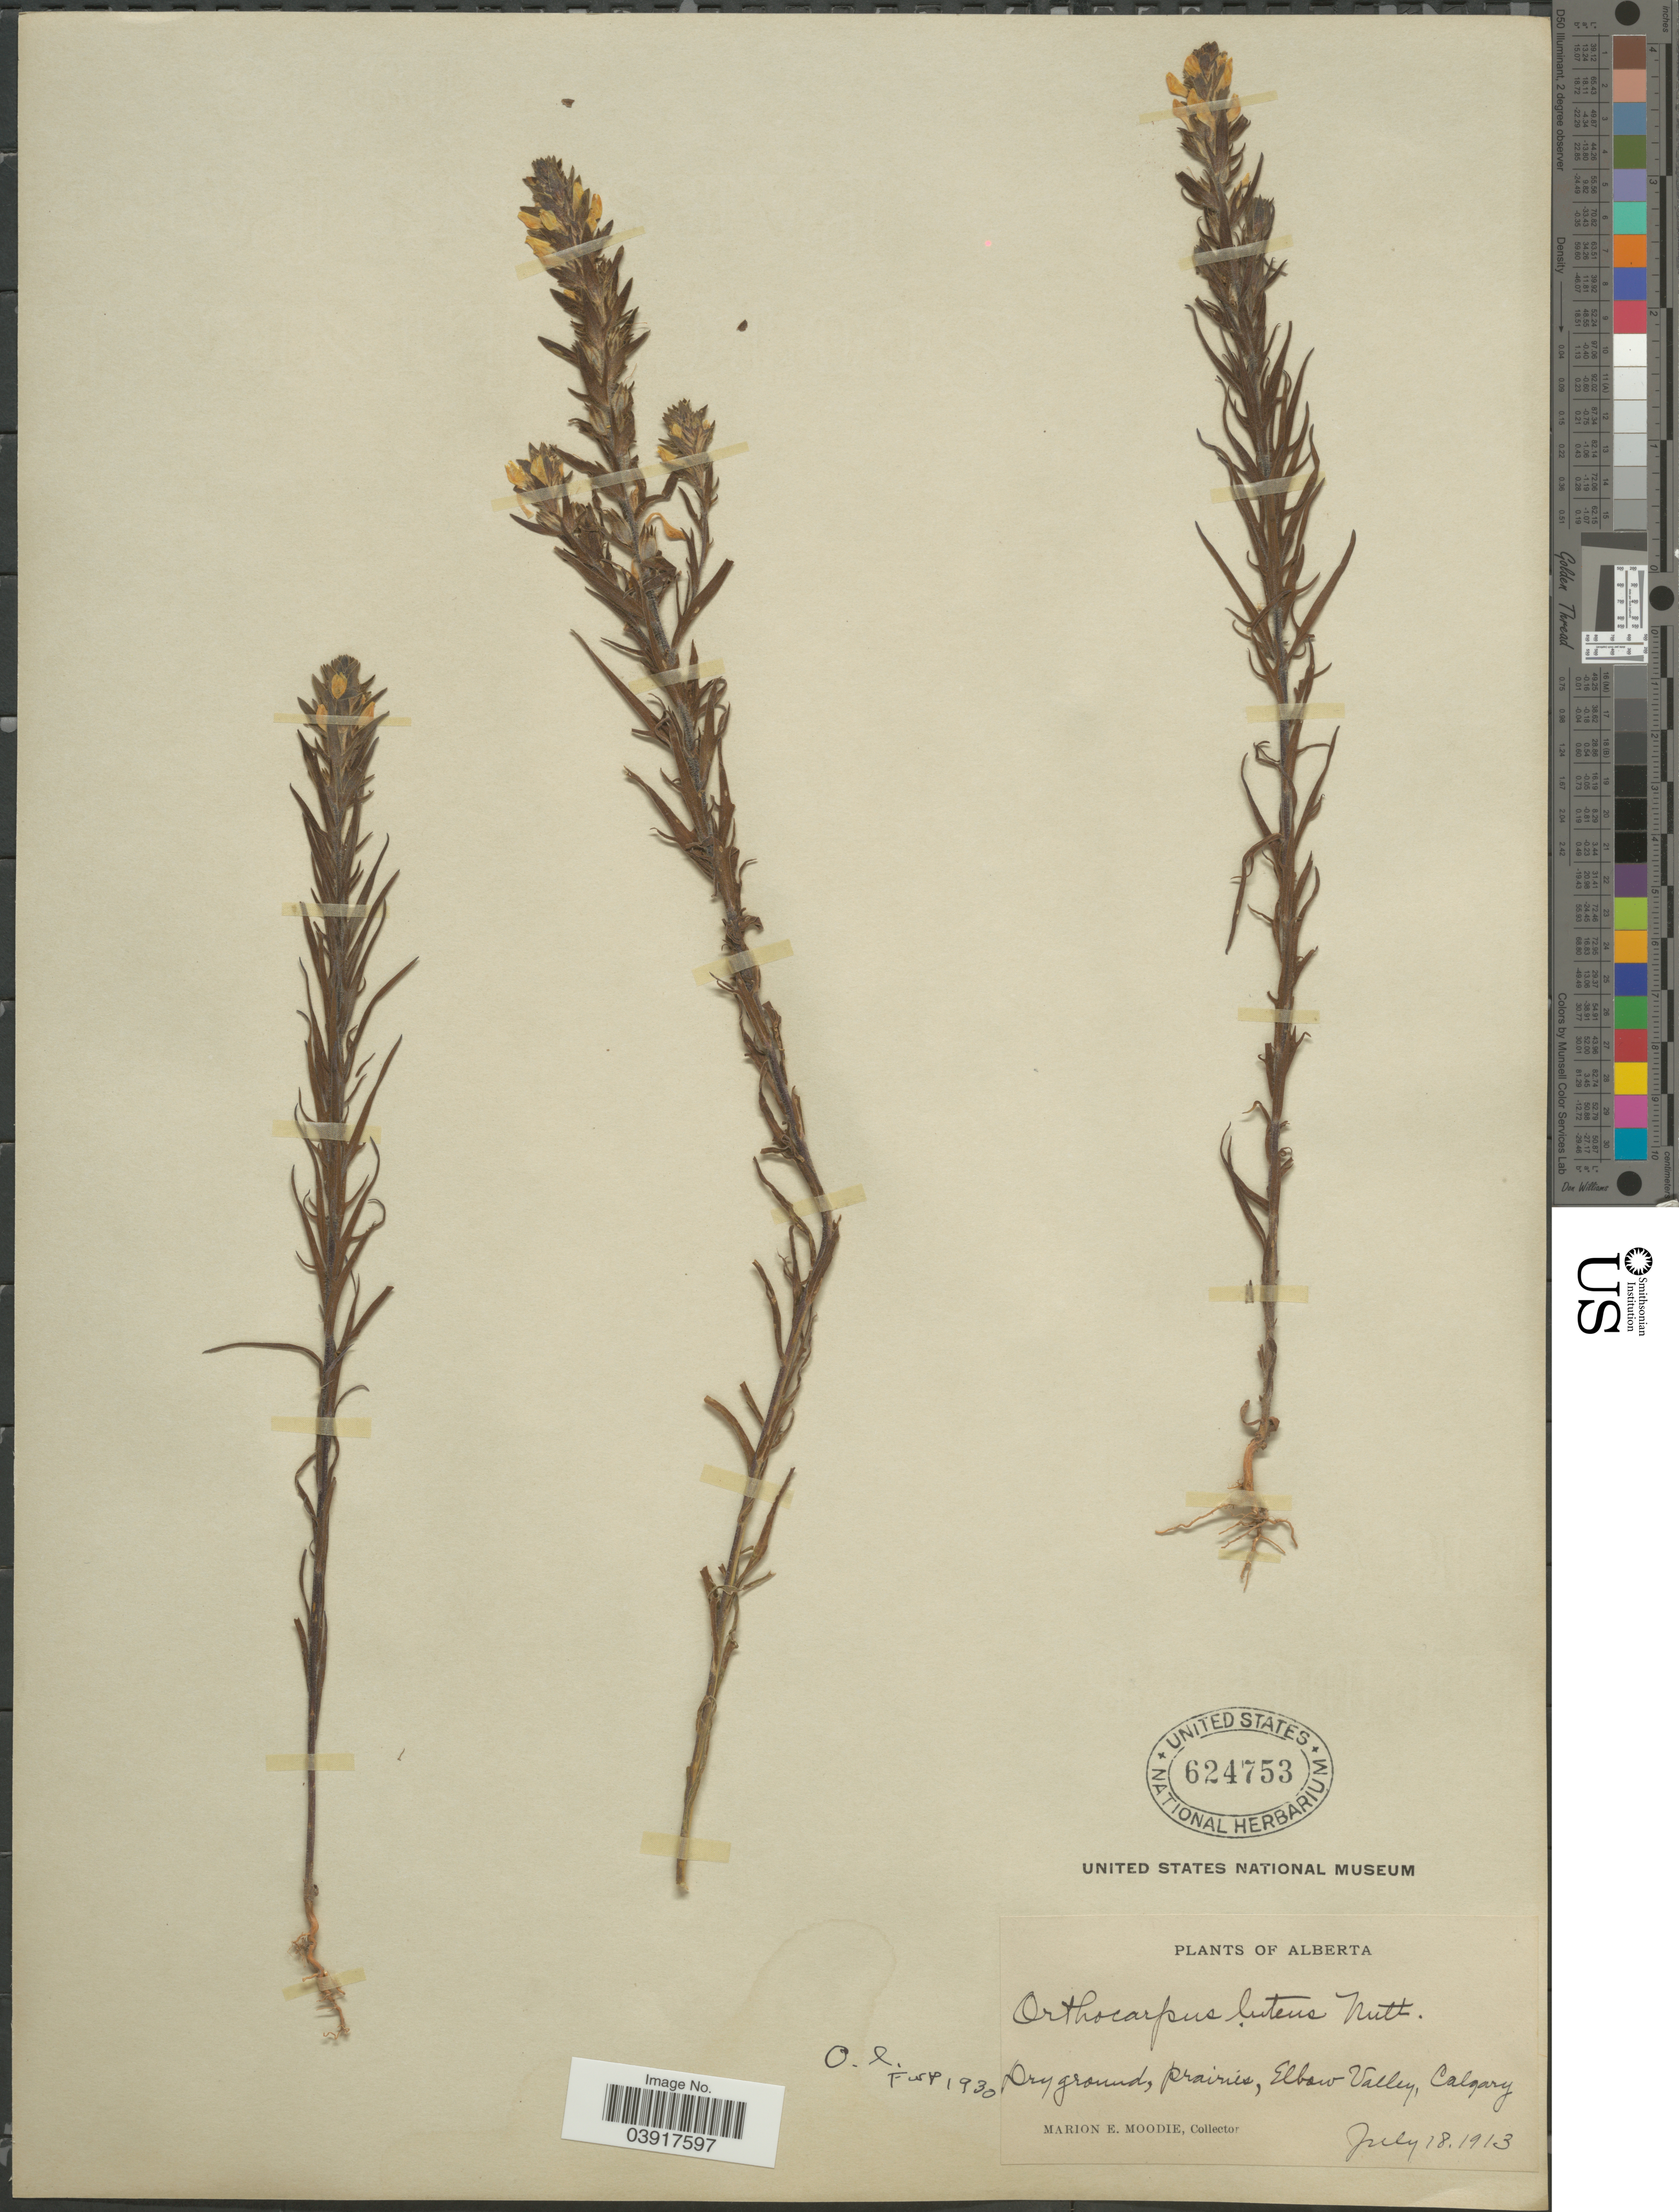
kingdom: Plantae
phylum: Tracheophyta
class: Magnoliopsida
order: Lamiales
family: Orobanchaceae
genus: Orthocarpus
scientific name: Orthocarpus luteus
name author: Nutt.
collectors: M. E. Moodie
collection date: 1913-07-18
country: Canada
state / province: Alberta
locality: Elbow Valley, Calgary.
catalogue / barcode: US 624753